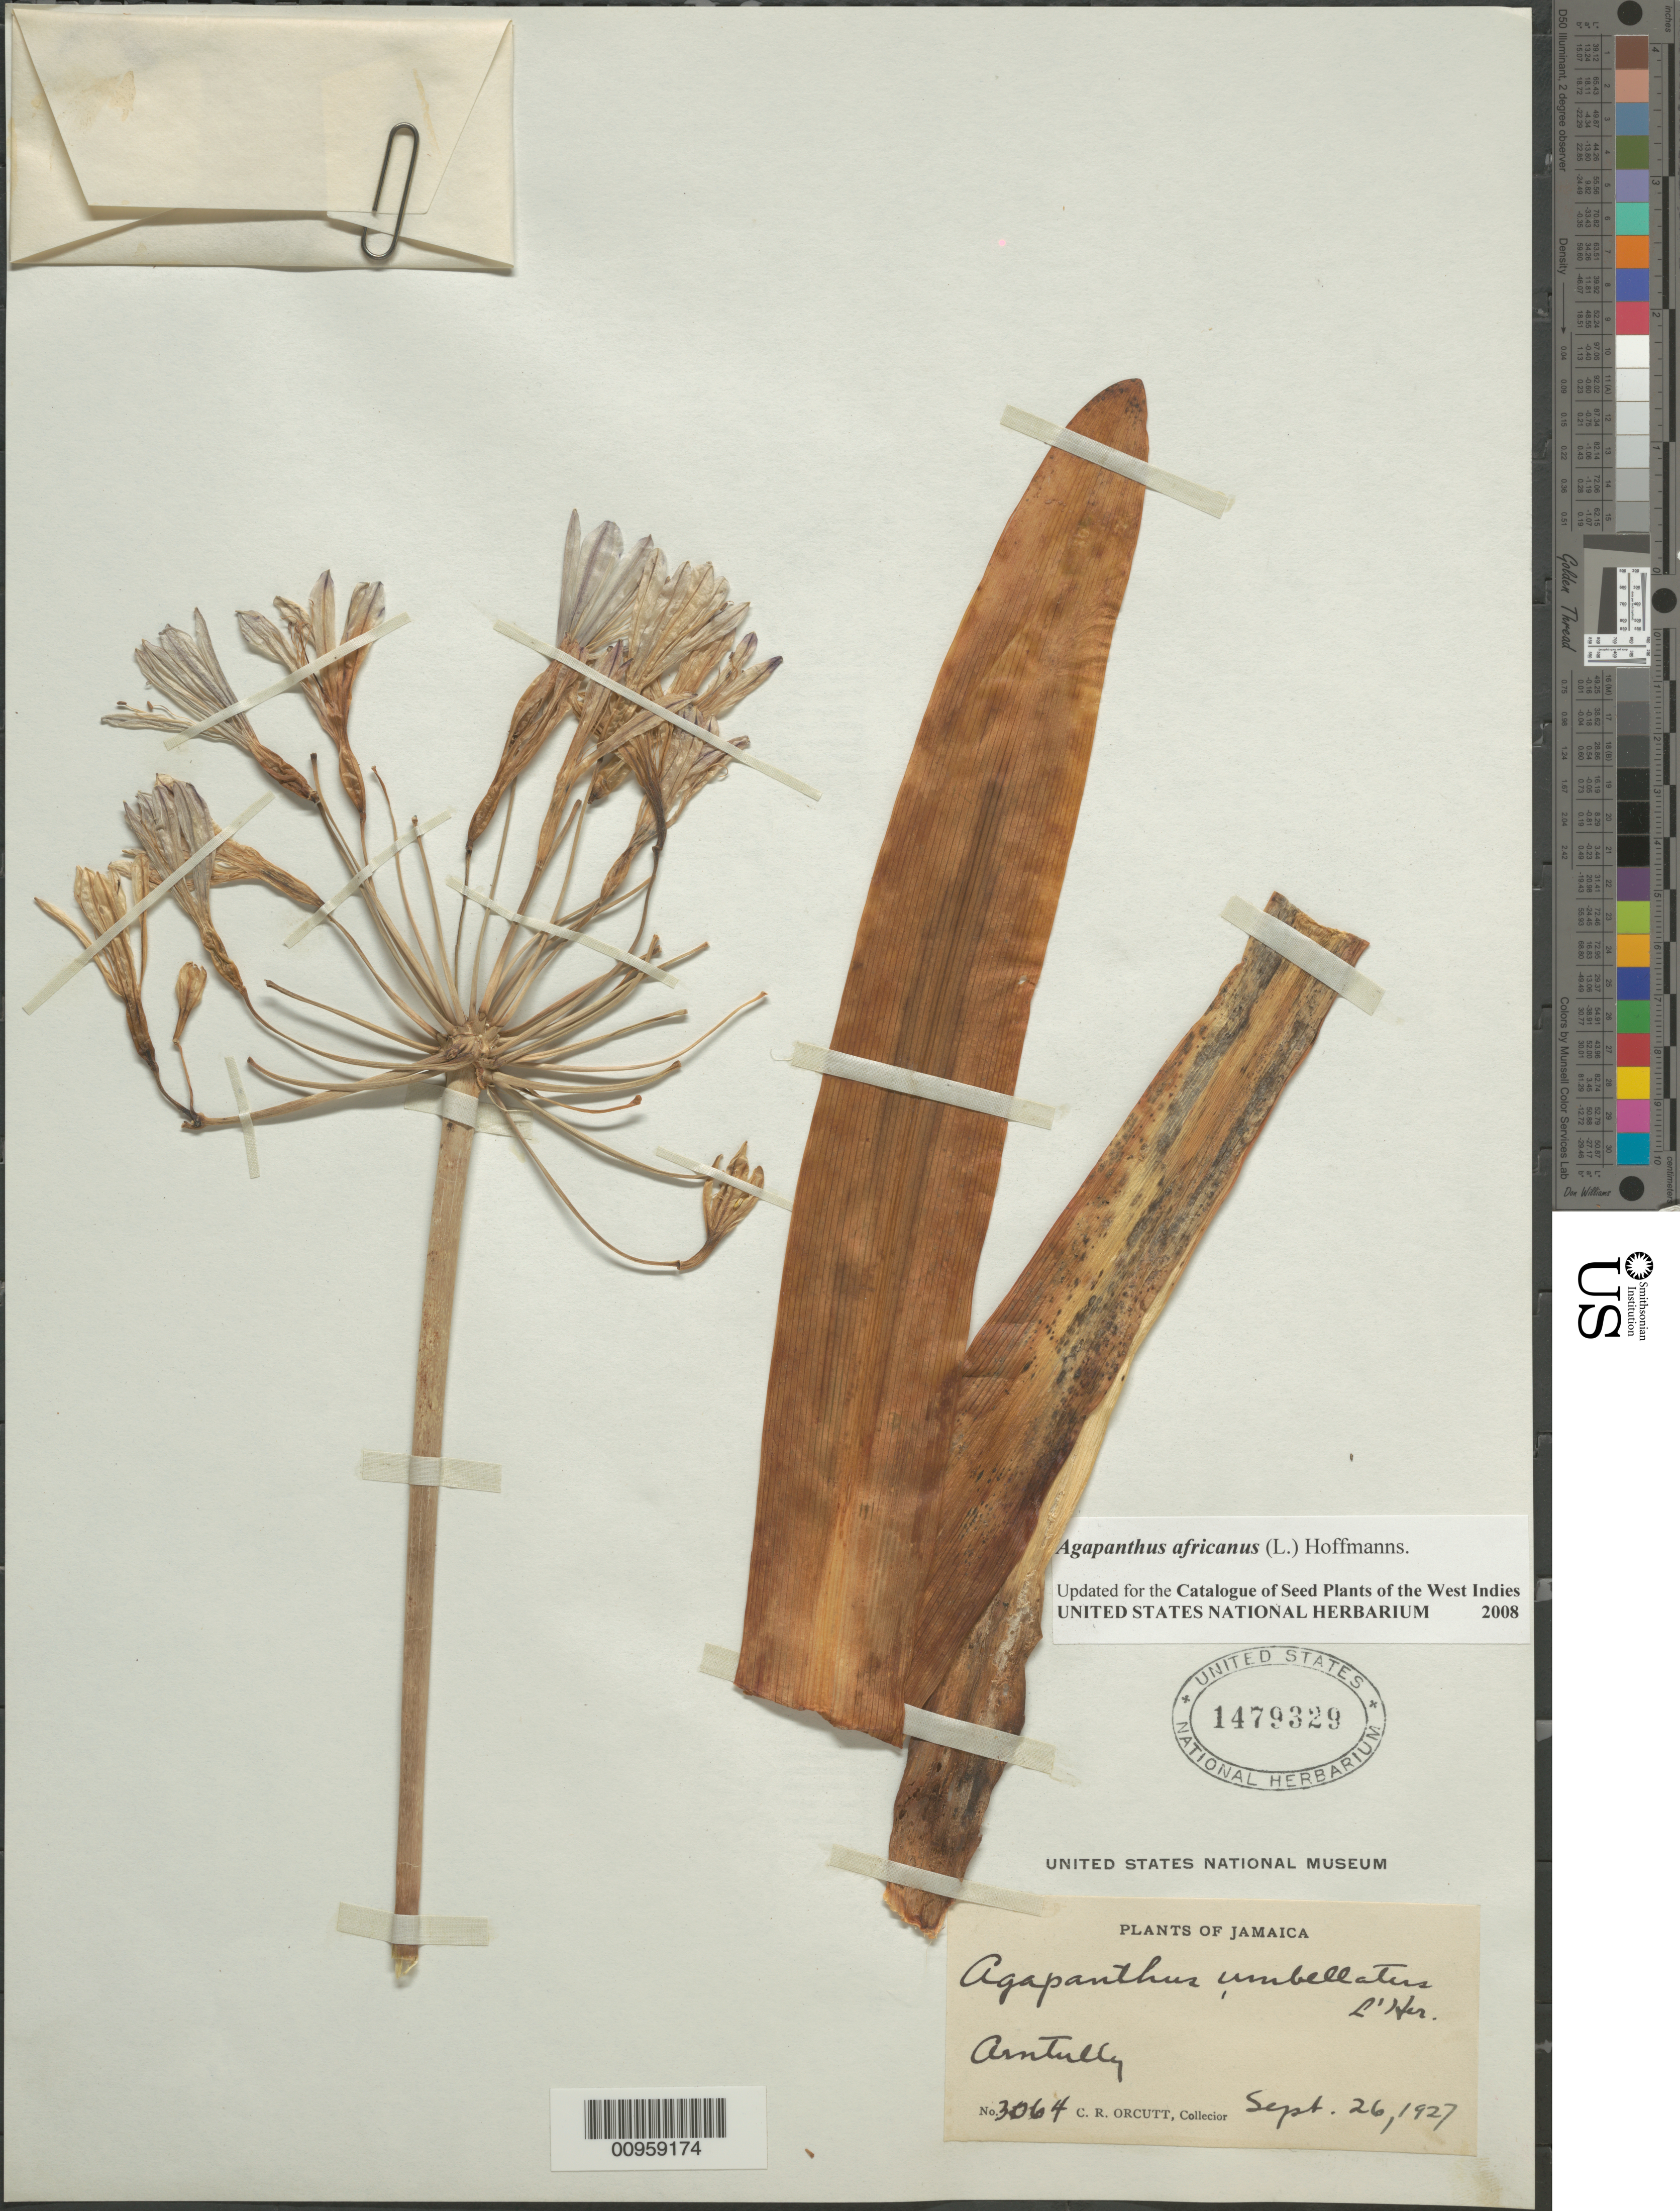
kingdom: Plantae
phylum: Tracheophyta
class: Liliopsida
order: Asparagales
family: Amaryllidaceae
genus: Agapanthus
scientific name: Agapanthus africanus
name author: (L.) Hoffmanns.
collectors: C. R. Orcutt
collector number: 3064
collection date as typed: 26 Sep 1927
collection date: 1927-09-26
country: Jamaica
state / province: Saint Thomas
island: Jamaica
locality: Arntully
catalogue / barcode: US 1479329